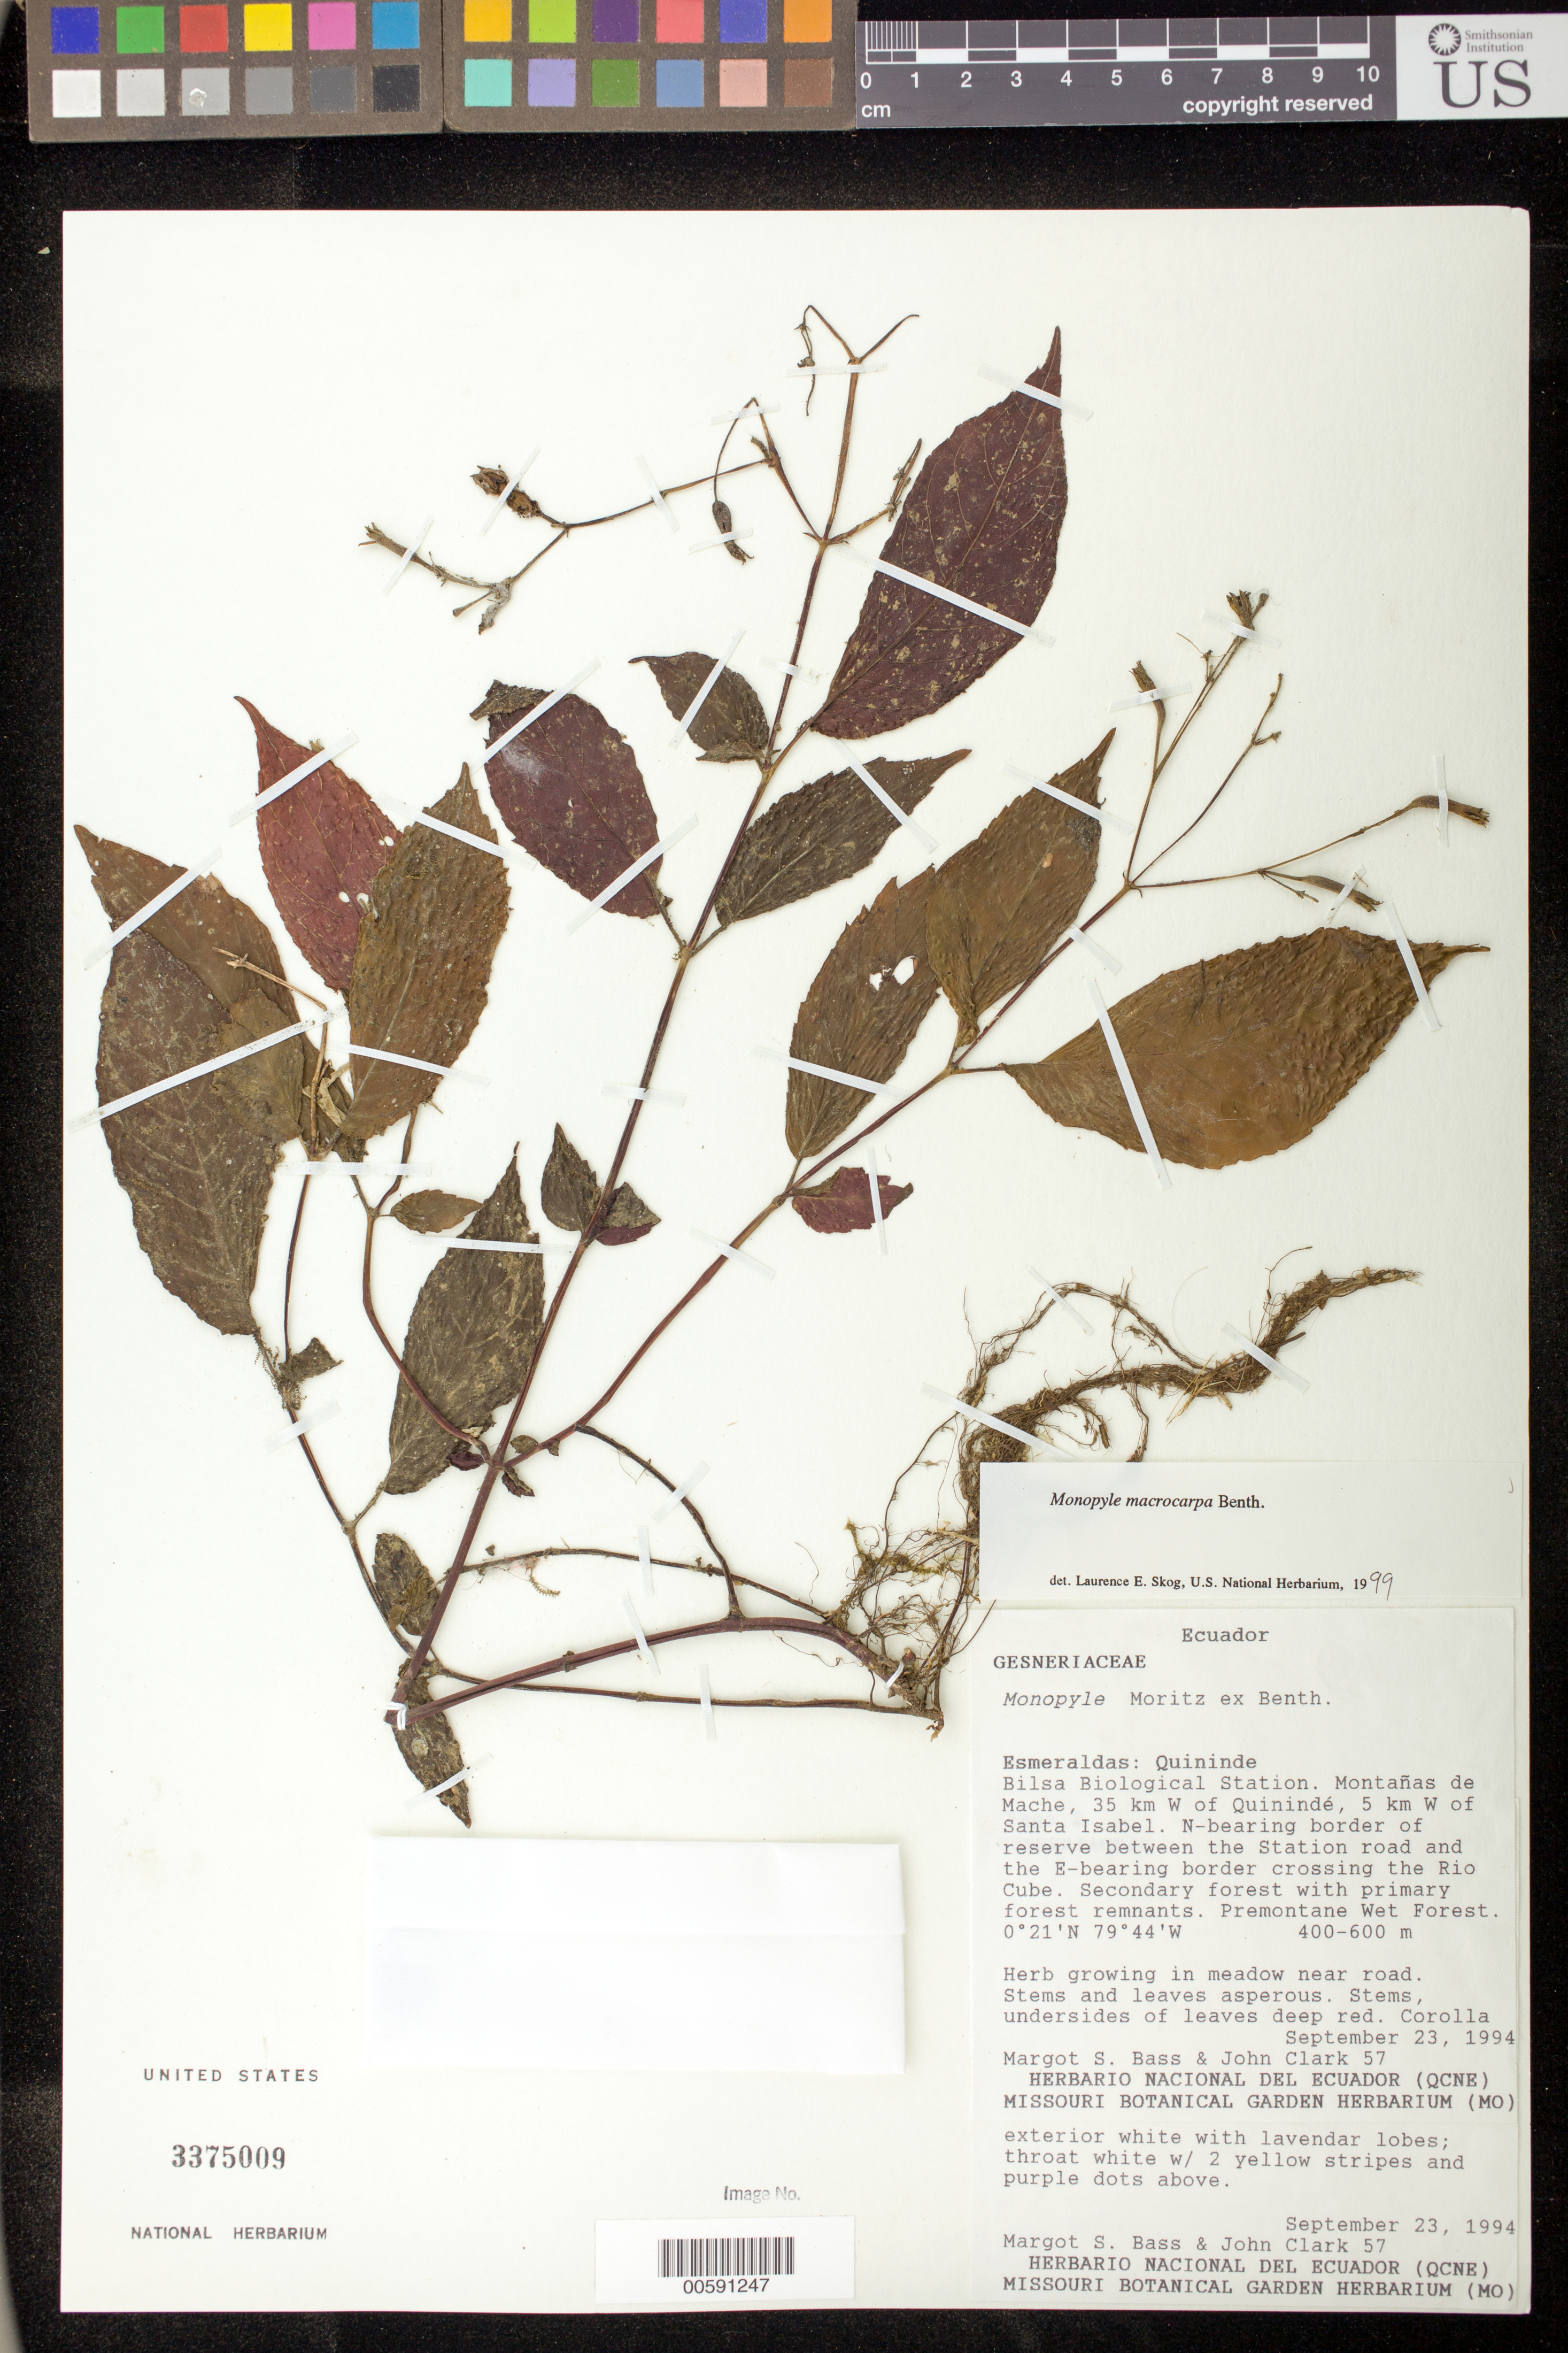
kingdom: Plantae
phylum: Tracheophyta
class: Magnoliopsida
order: Lamiales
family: Gesneriaceae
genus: Monopyle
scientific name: Monopyle macrocarpa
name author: Benth.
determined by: Skog, Laurence E.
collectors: M. Bass & J. L. Clark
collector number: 57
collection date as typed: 23 Sep 1994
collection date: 1994-09-23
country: Ecuador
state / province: Esmeraldas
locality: Quininde; Bilsa Biological Station, Montañas de Mache, 35 km W of Quinindé, 5 km W of Santa Isabel; N-bearing border of reserve between the Station road and the E-bearing border crossing the Rio Cube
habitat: Secondary forest with primary forest remnants; premontane wet forest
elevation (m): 400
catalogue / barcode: US 3375009